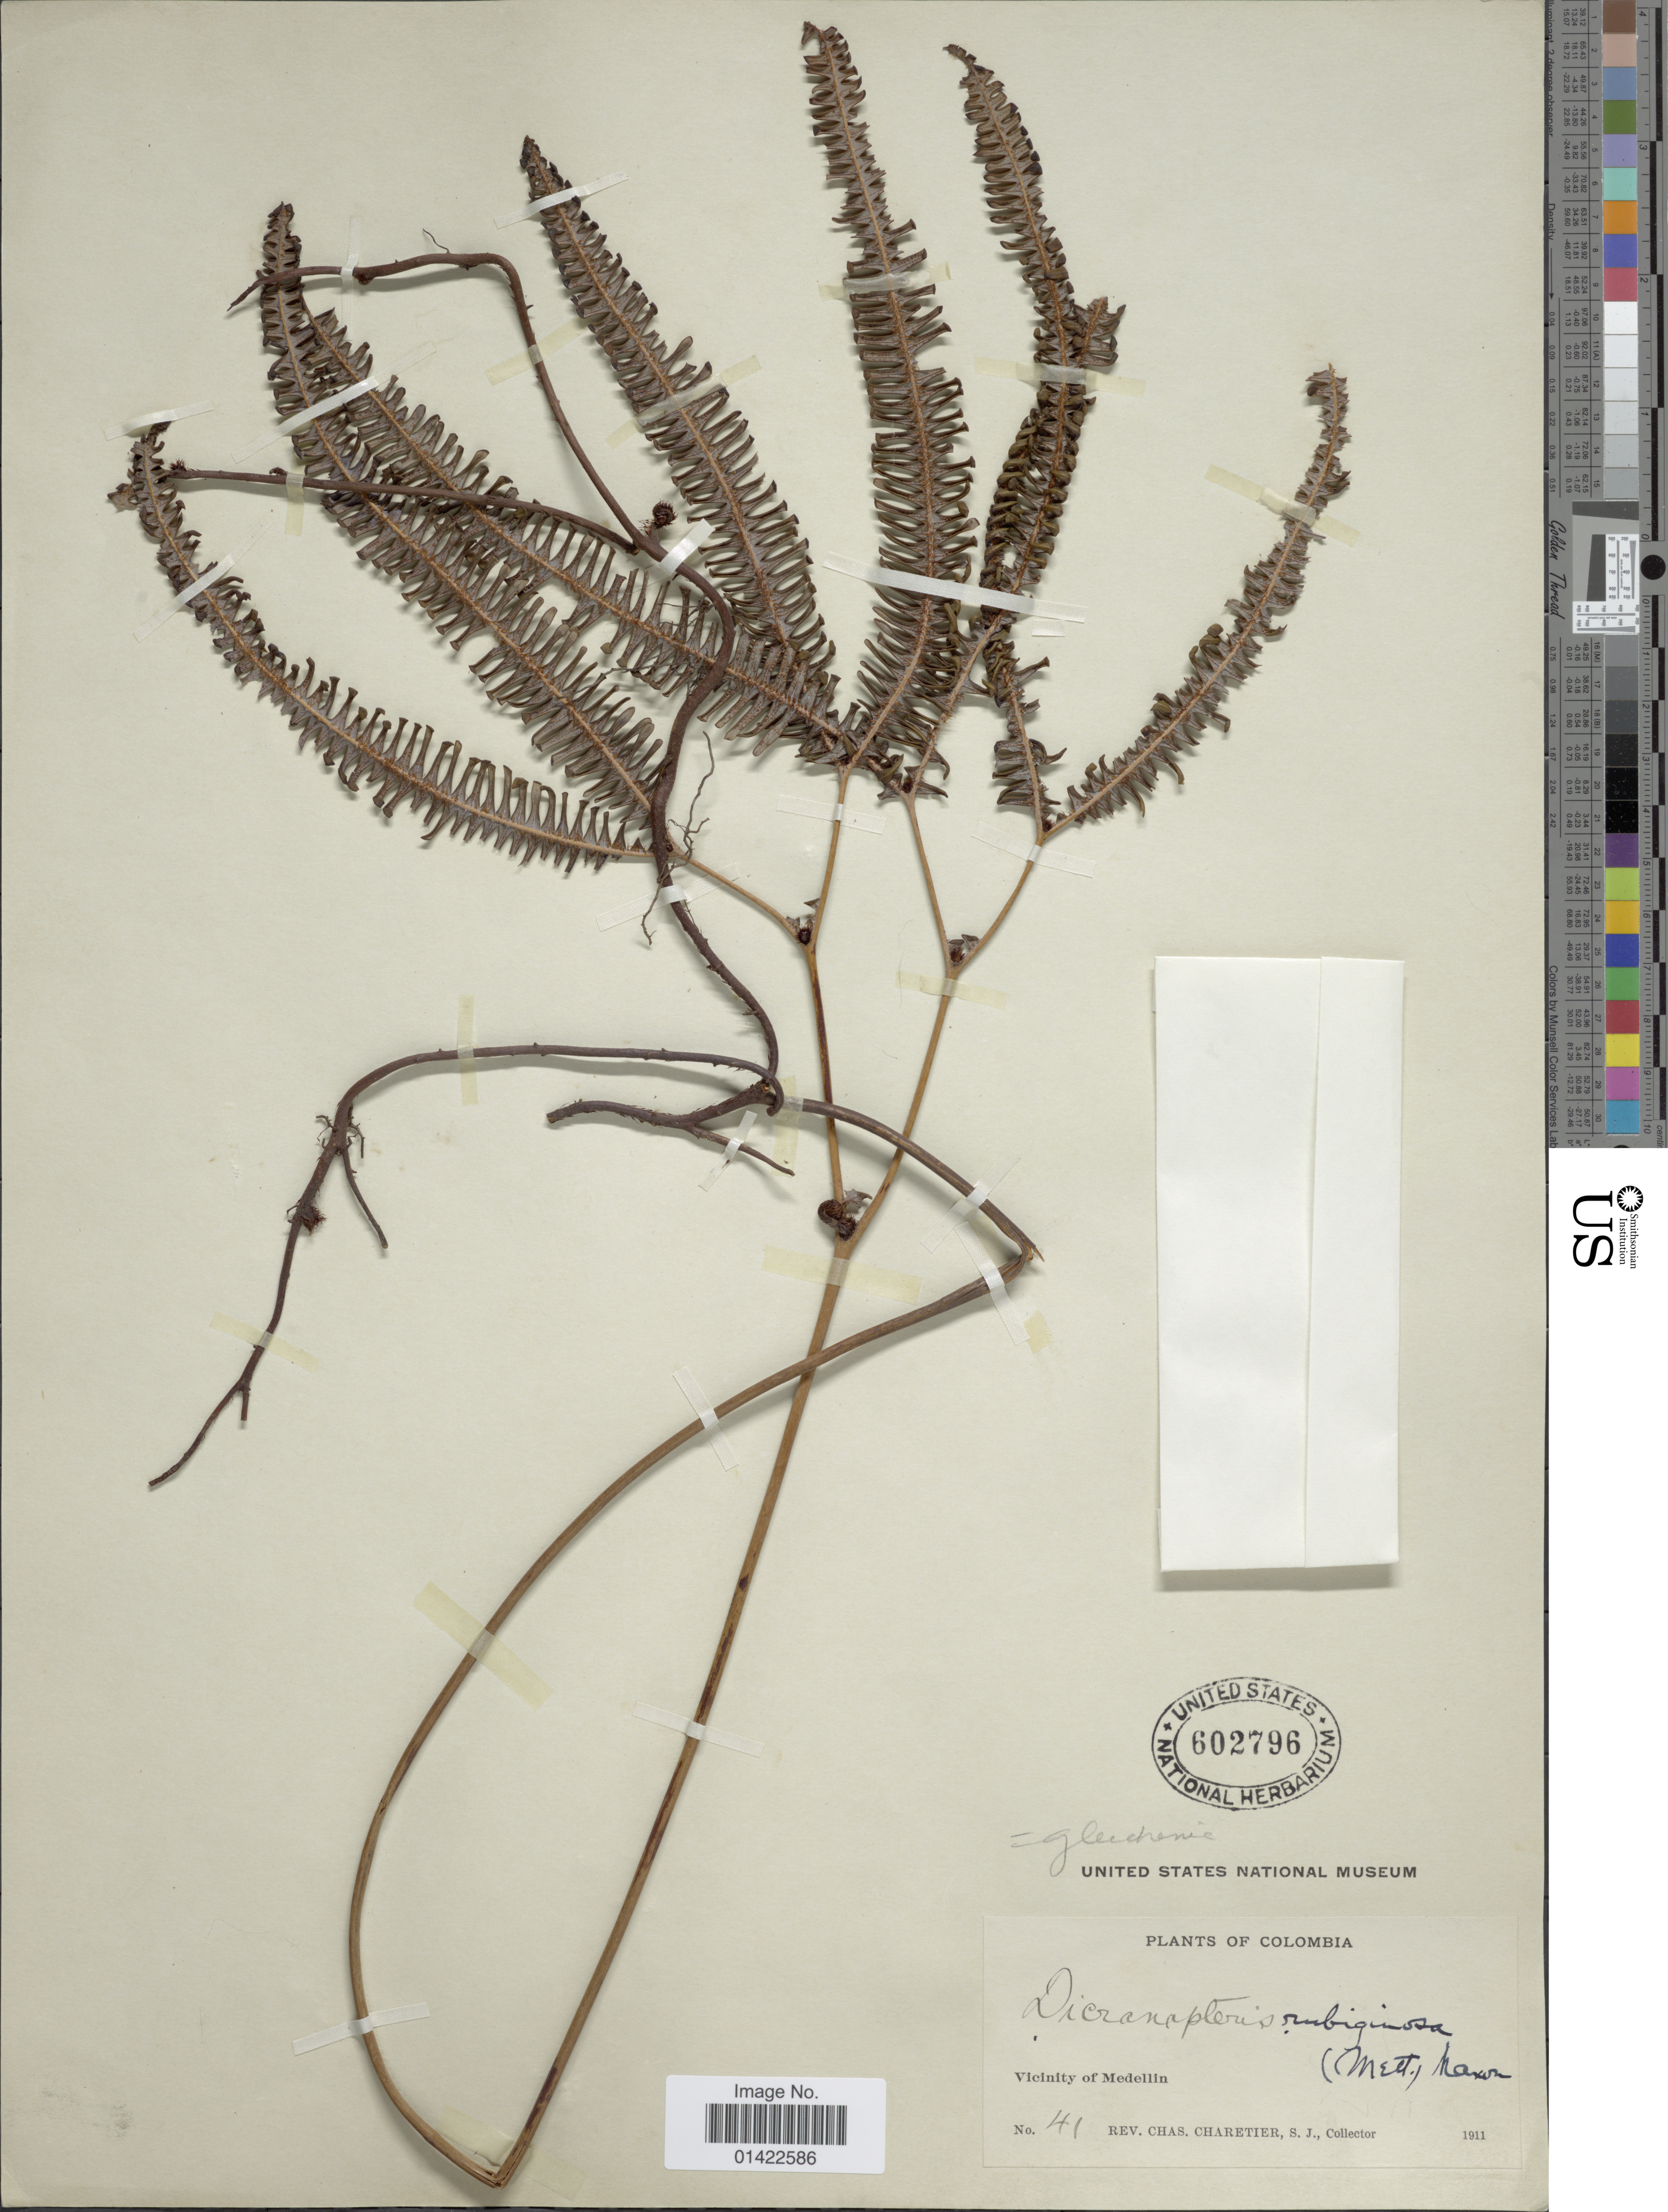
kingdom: Plantae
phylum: Tracheophyta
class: Polypodiopsida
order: Gleicheniales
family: Gleicheniaceae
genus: Sticherus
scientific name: Sticherus rubiginosus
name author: (Mett.) Nakai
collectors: C. Charetier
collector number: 41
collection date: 1911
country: Colombia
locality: Vicinity of Medellin.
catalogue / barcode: US 602796